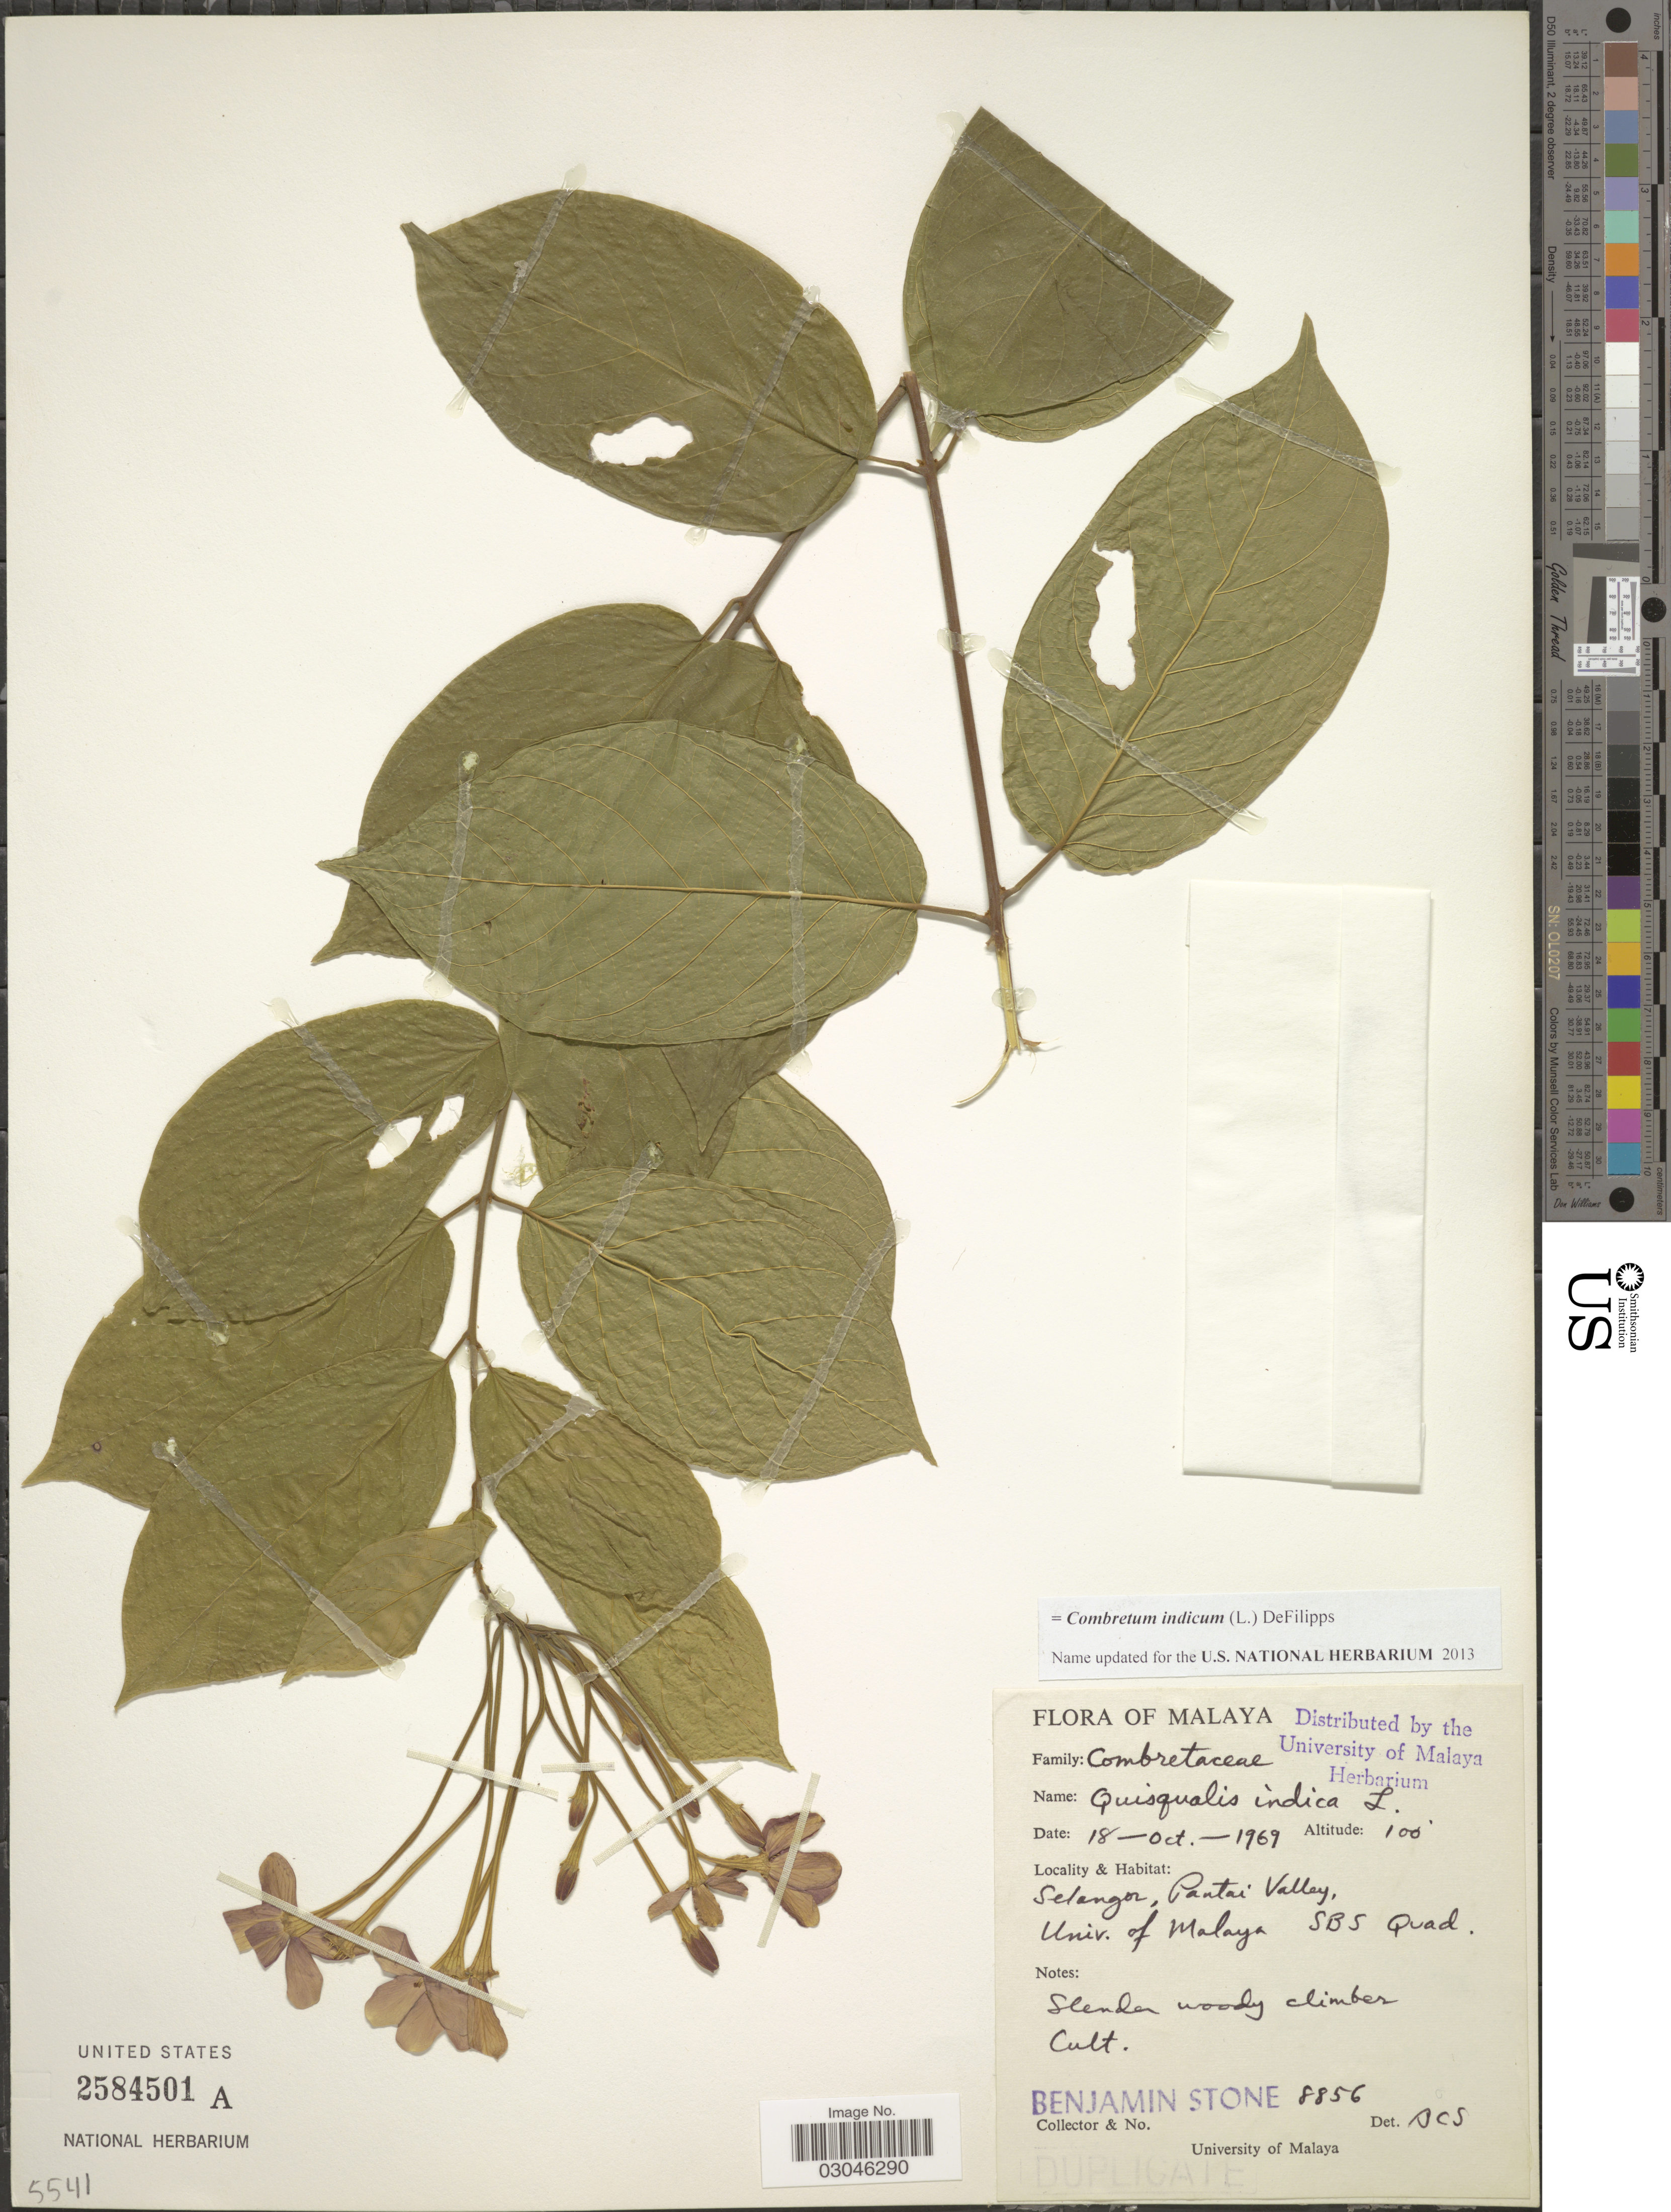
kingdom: Plantae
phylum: Tracheophyta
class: Magnoliopsida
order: Myrtales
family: Combretaceae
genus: Combretum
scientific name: Combretum indicum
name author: (L.) DeFilipps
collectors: B. C. Stone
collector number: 8856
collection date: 1969-10-18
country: Malaysia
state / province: Selangor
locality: Malaya. Pantai Valley, Univ. of Malaya SBS Quad.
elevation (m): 30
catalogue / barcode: US 2584501A